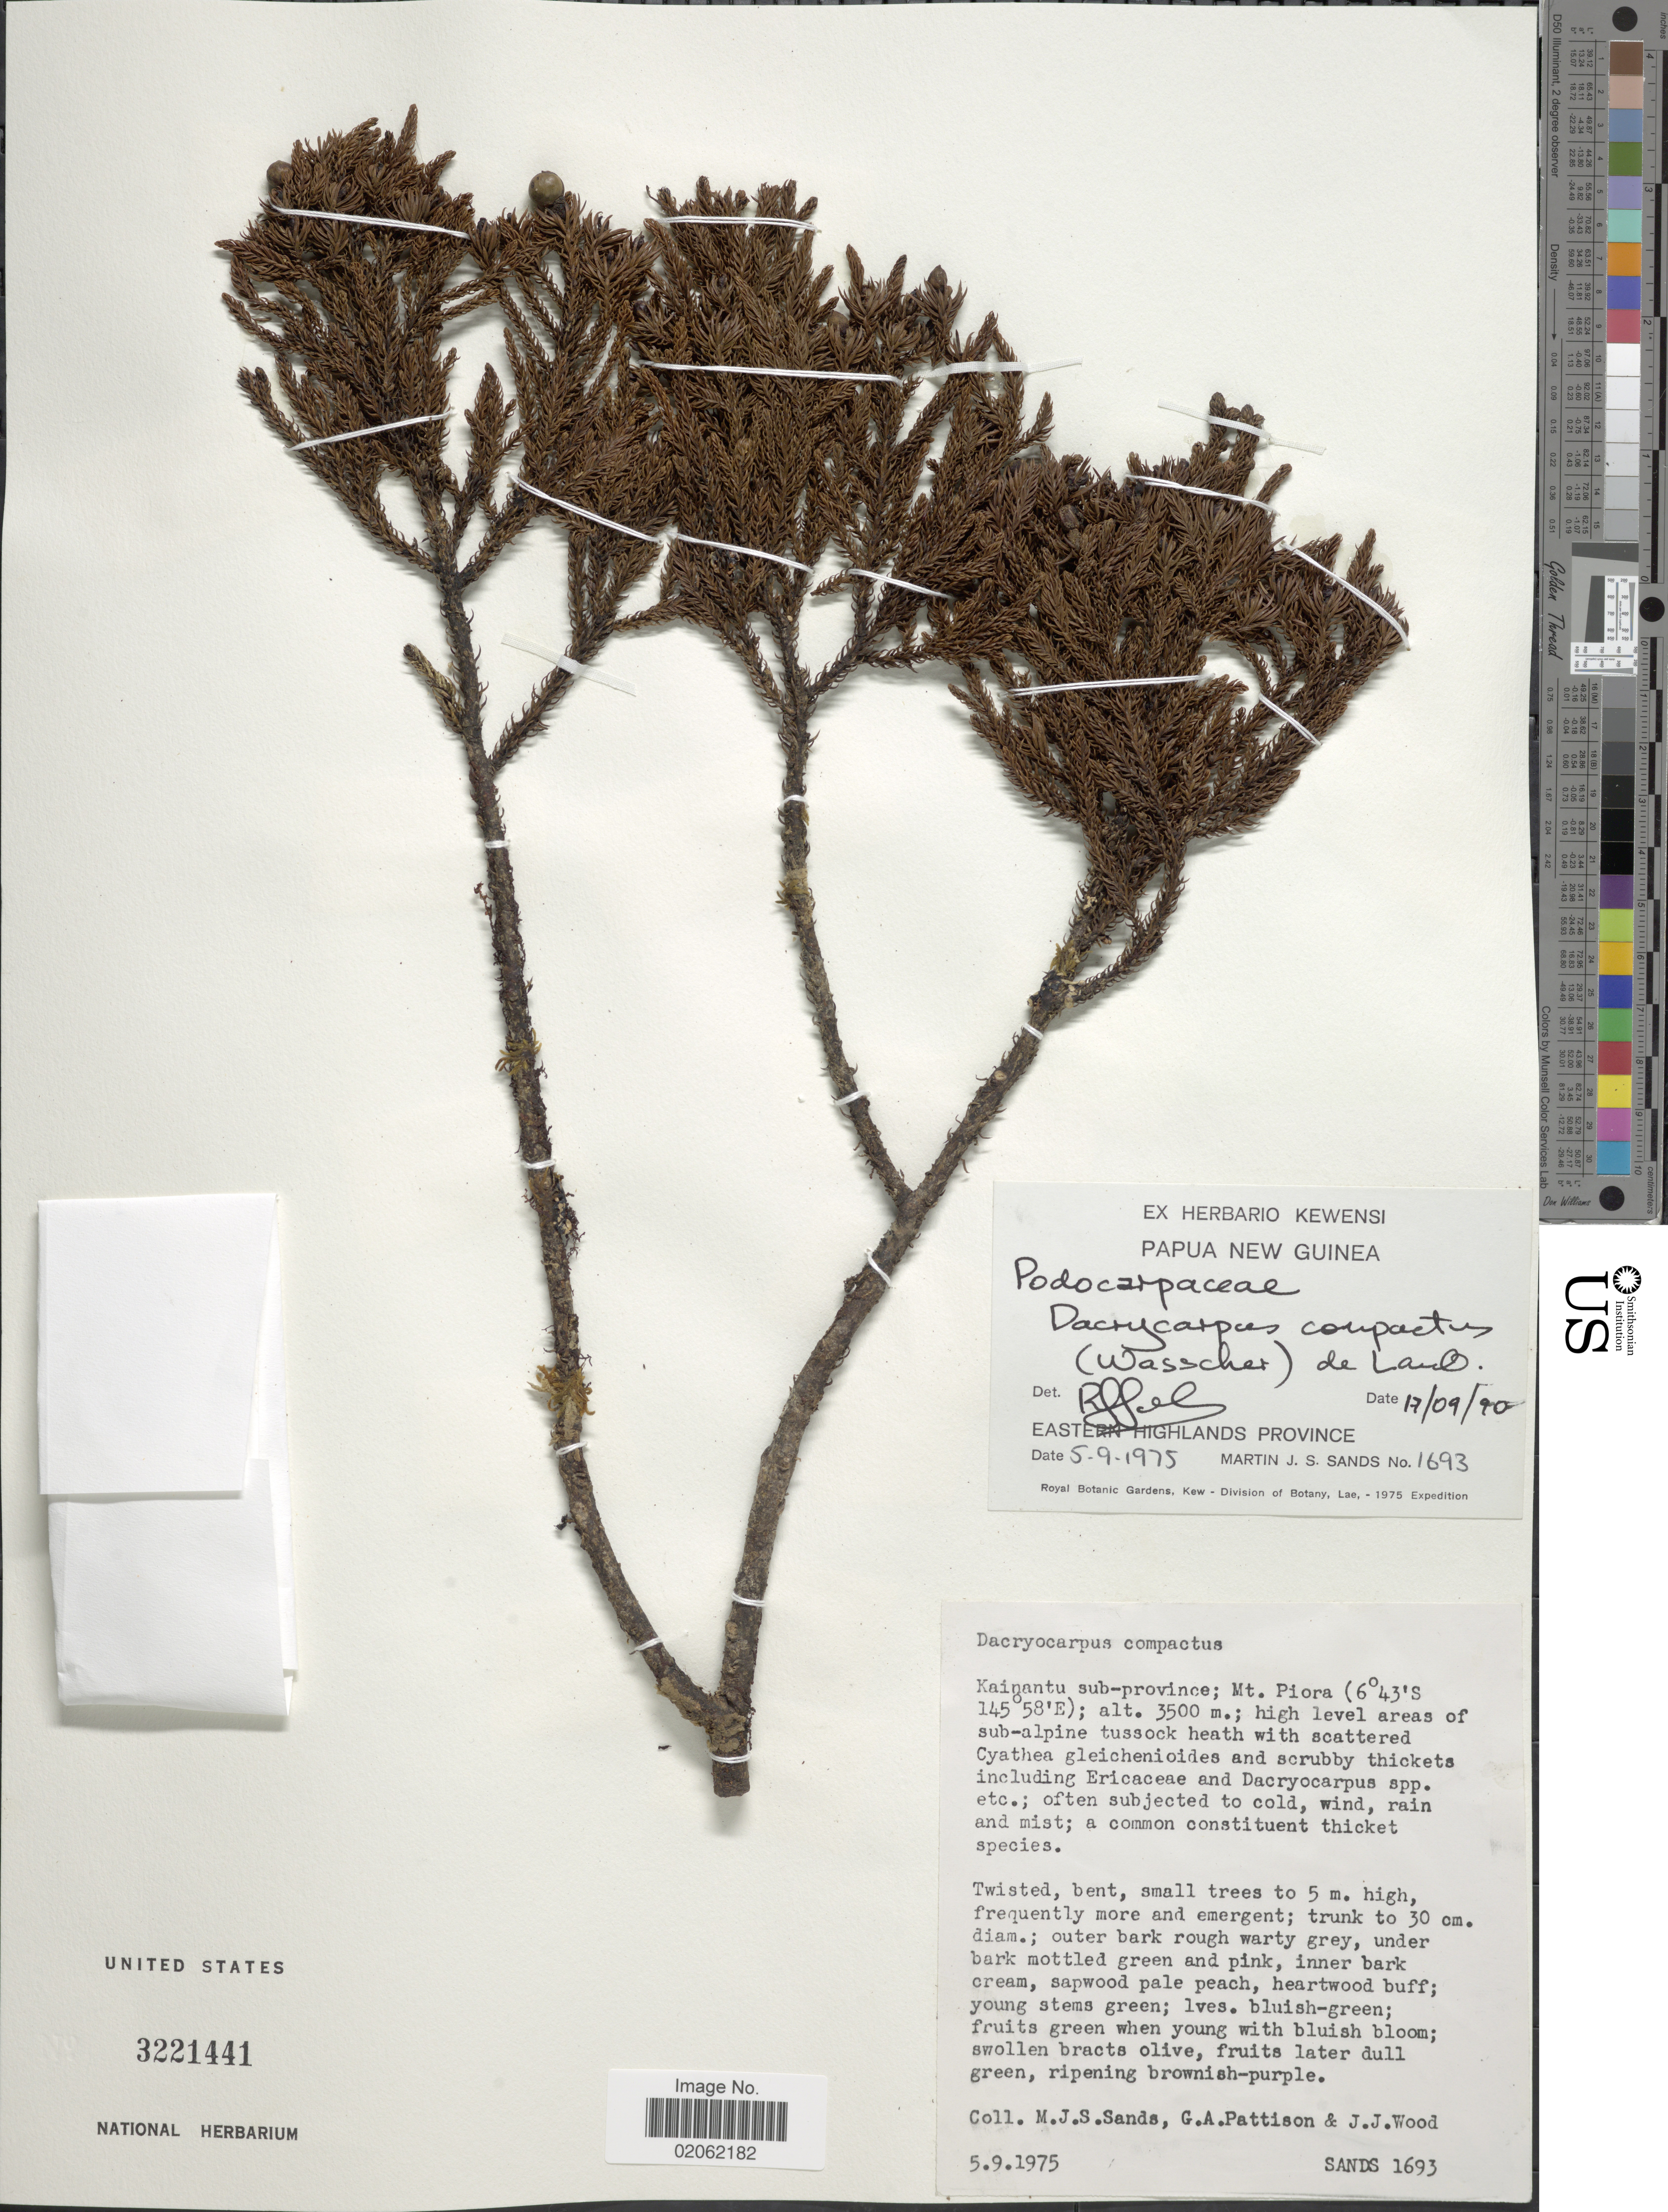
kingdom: Plantae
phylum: Tracheophyta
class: Pinopsida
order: Pinales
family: Podocarpaceae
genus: Dacrycarpus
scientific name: Dacrycarpus compactus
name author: (Wasscher) de Laub.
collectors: M. Sands, G. Pattison & J. Wood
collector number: SANDS 1693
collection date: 1975-09-05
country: Papua New Guinea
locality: Eastern Highlands Province, Kainantu sub-province; Mt Piora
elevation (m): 3500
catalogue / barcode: US 3221441